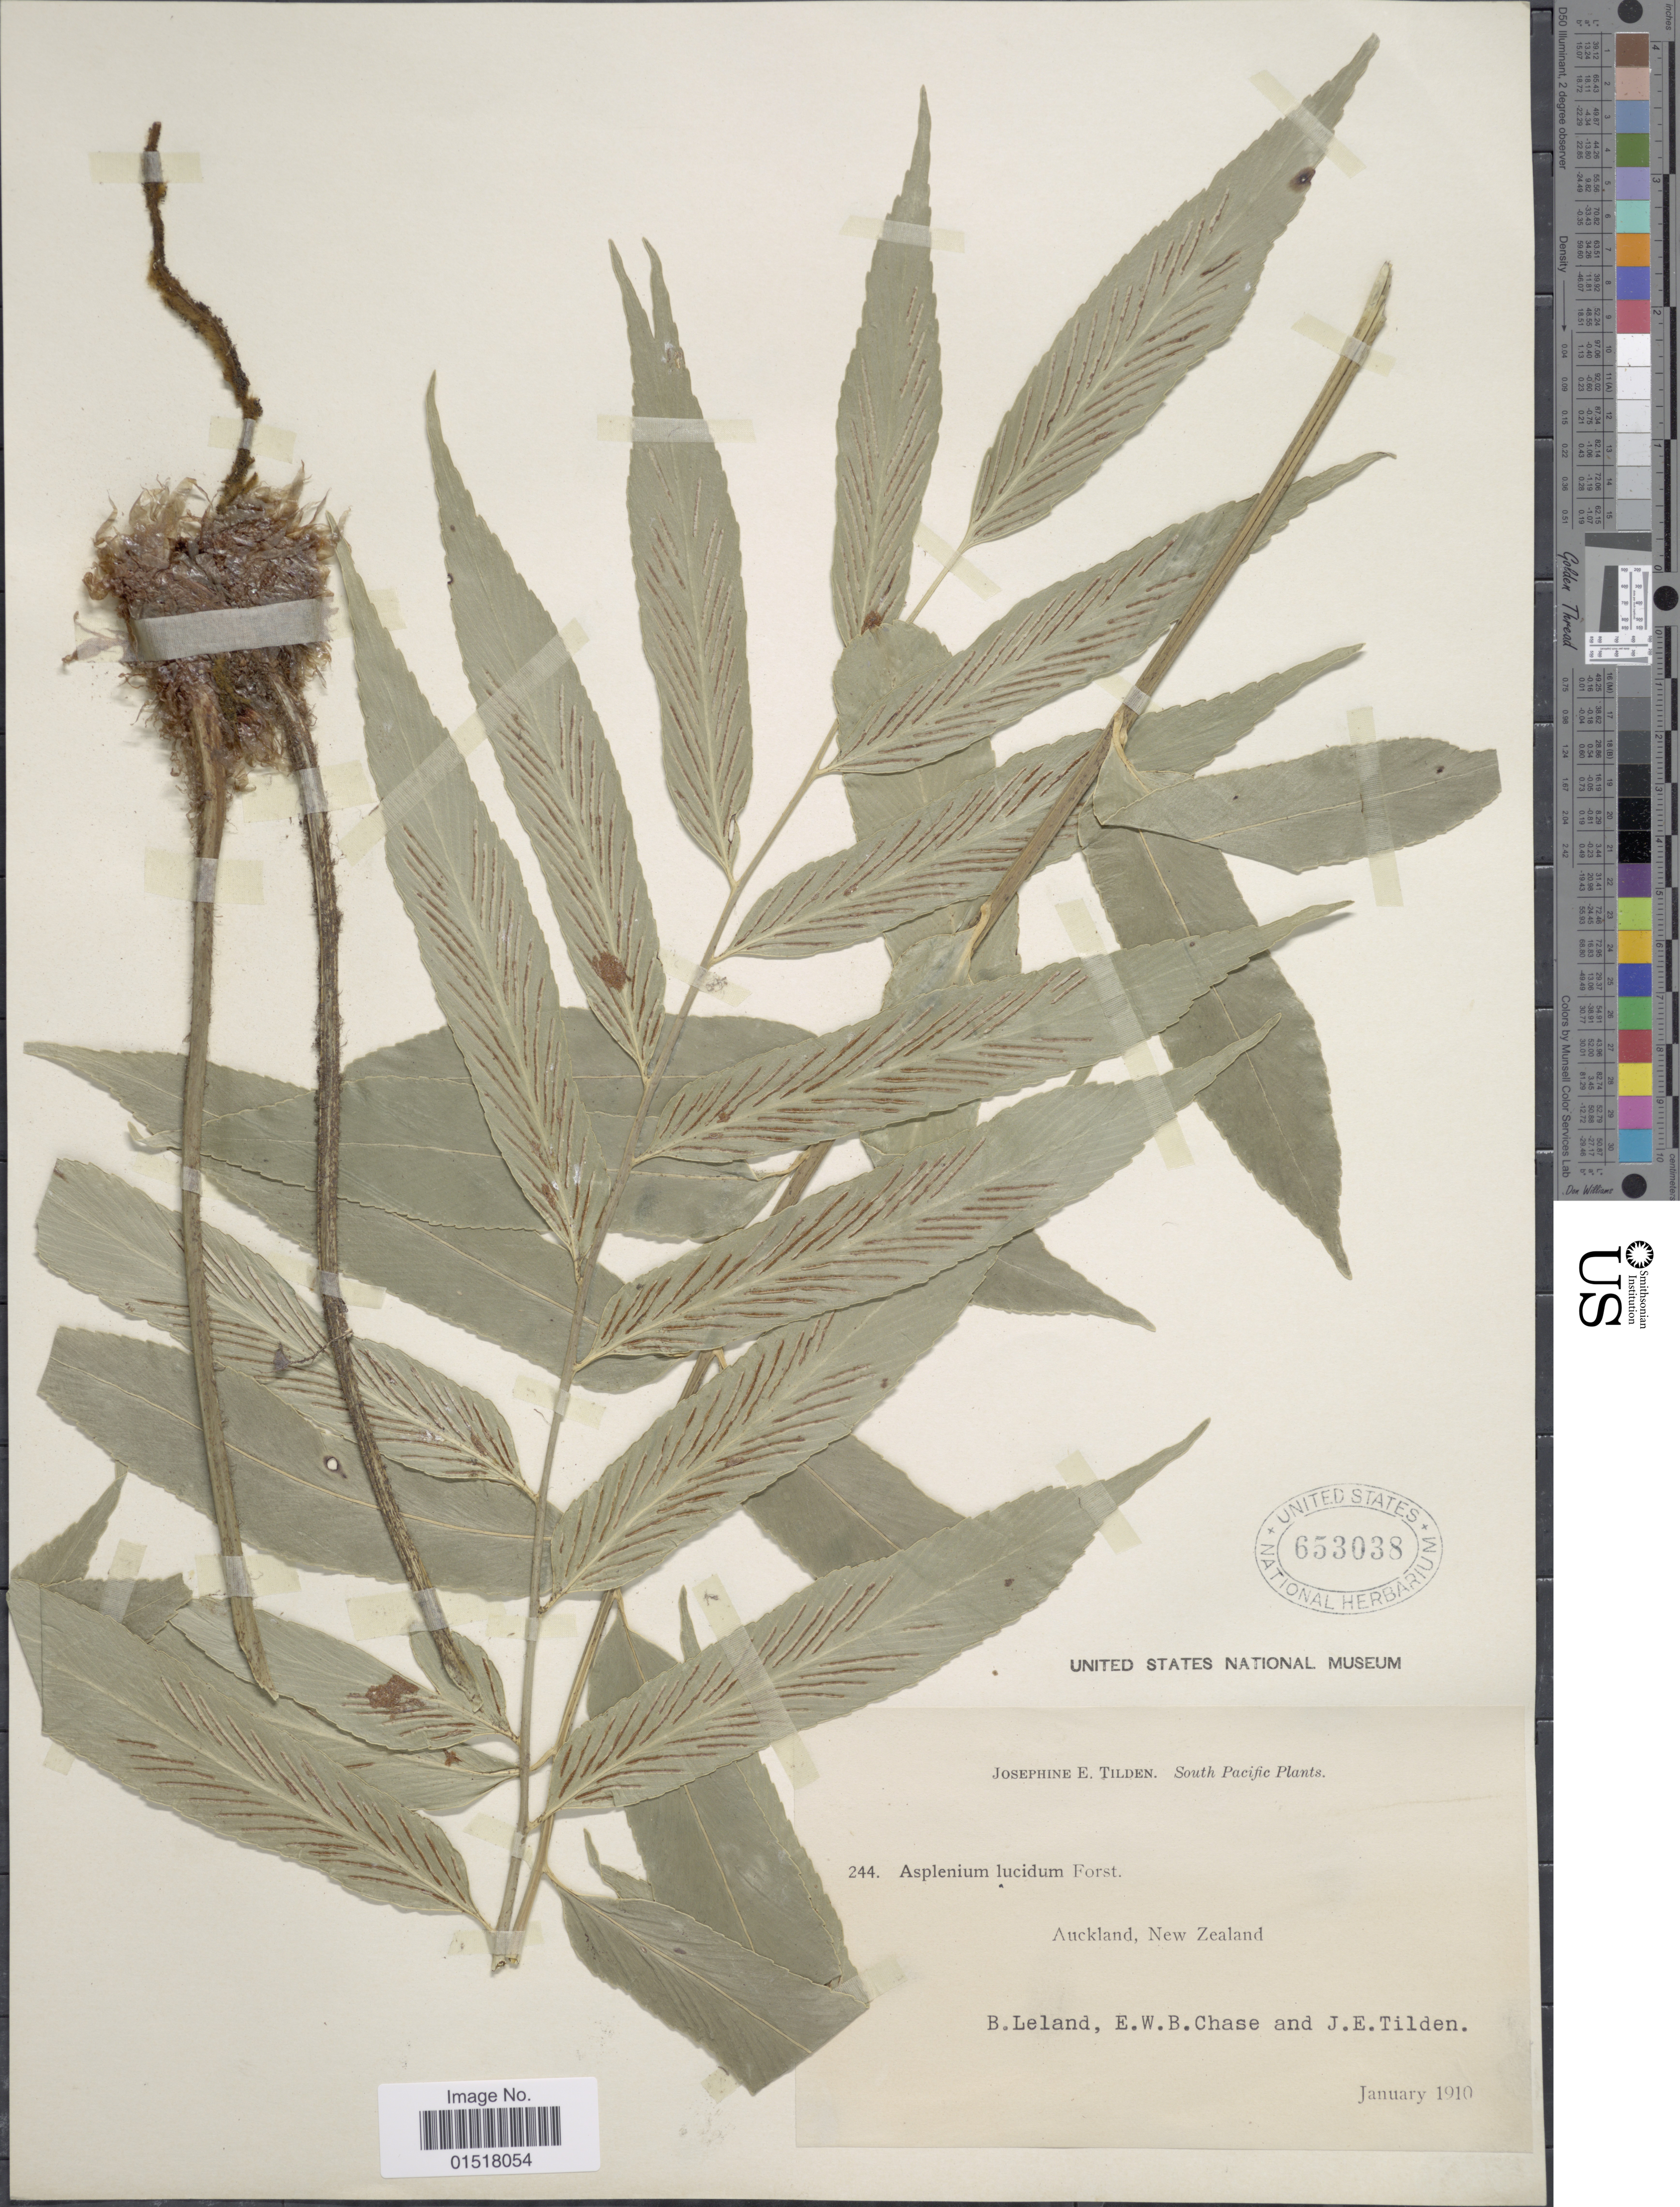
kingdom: Plantae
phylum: Tracheophyta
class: Polypodiopsida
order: Polypodiales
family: Aspleniaceae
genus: Asplenium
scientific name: Asplenium oblongifolium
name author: Colenso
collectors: B. Leland, E. W. Chase & J. E. Tilden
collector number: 244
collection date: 1910-01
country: New Zealand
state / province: Auckland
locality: South Pacific. Auckland.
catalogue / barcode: US 653038